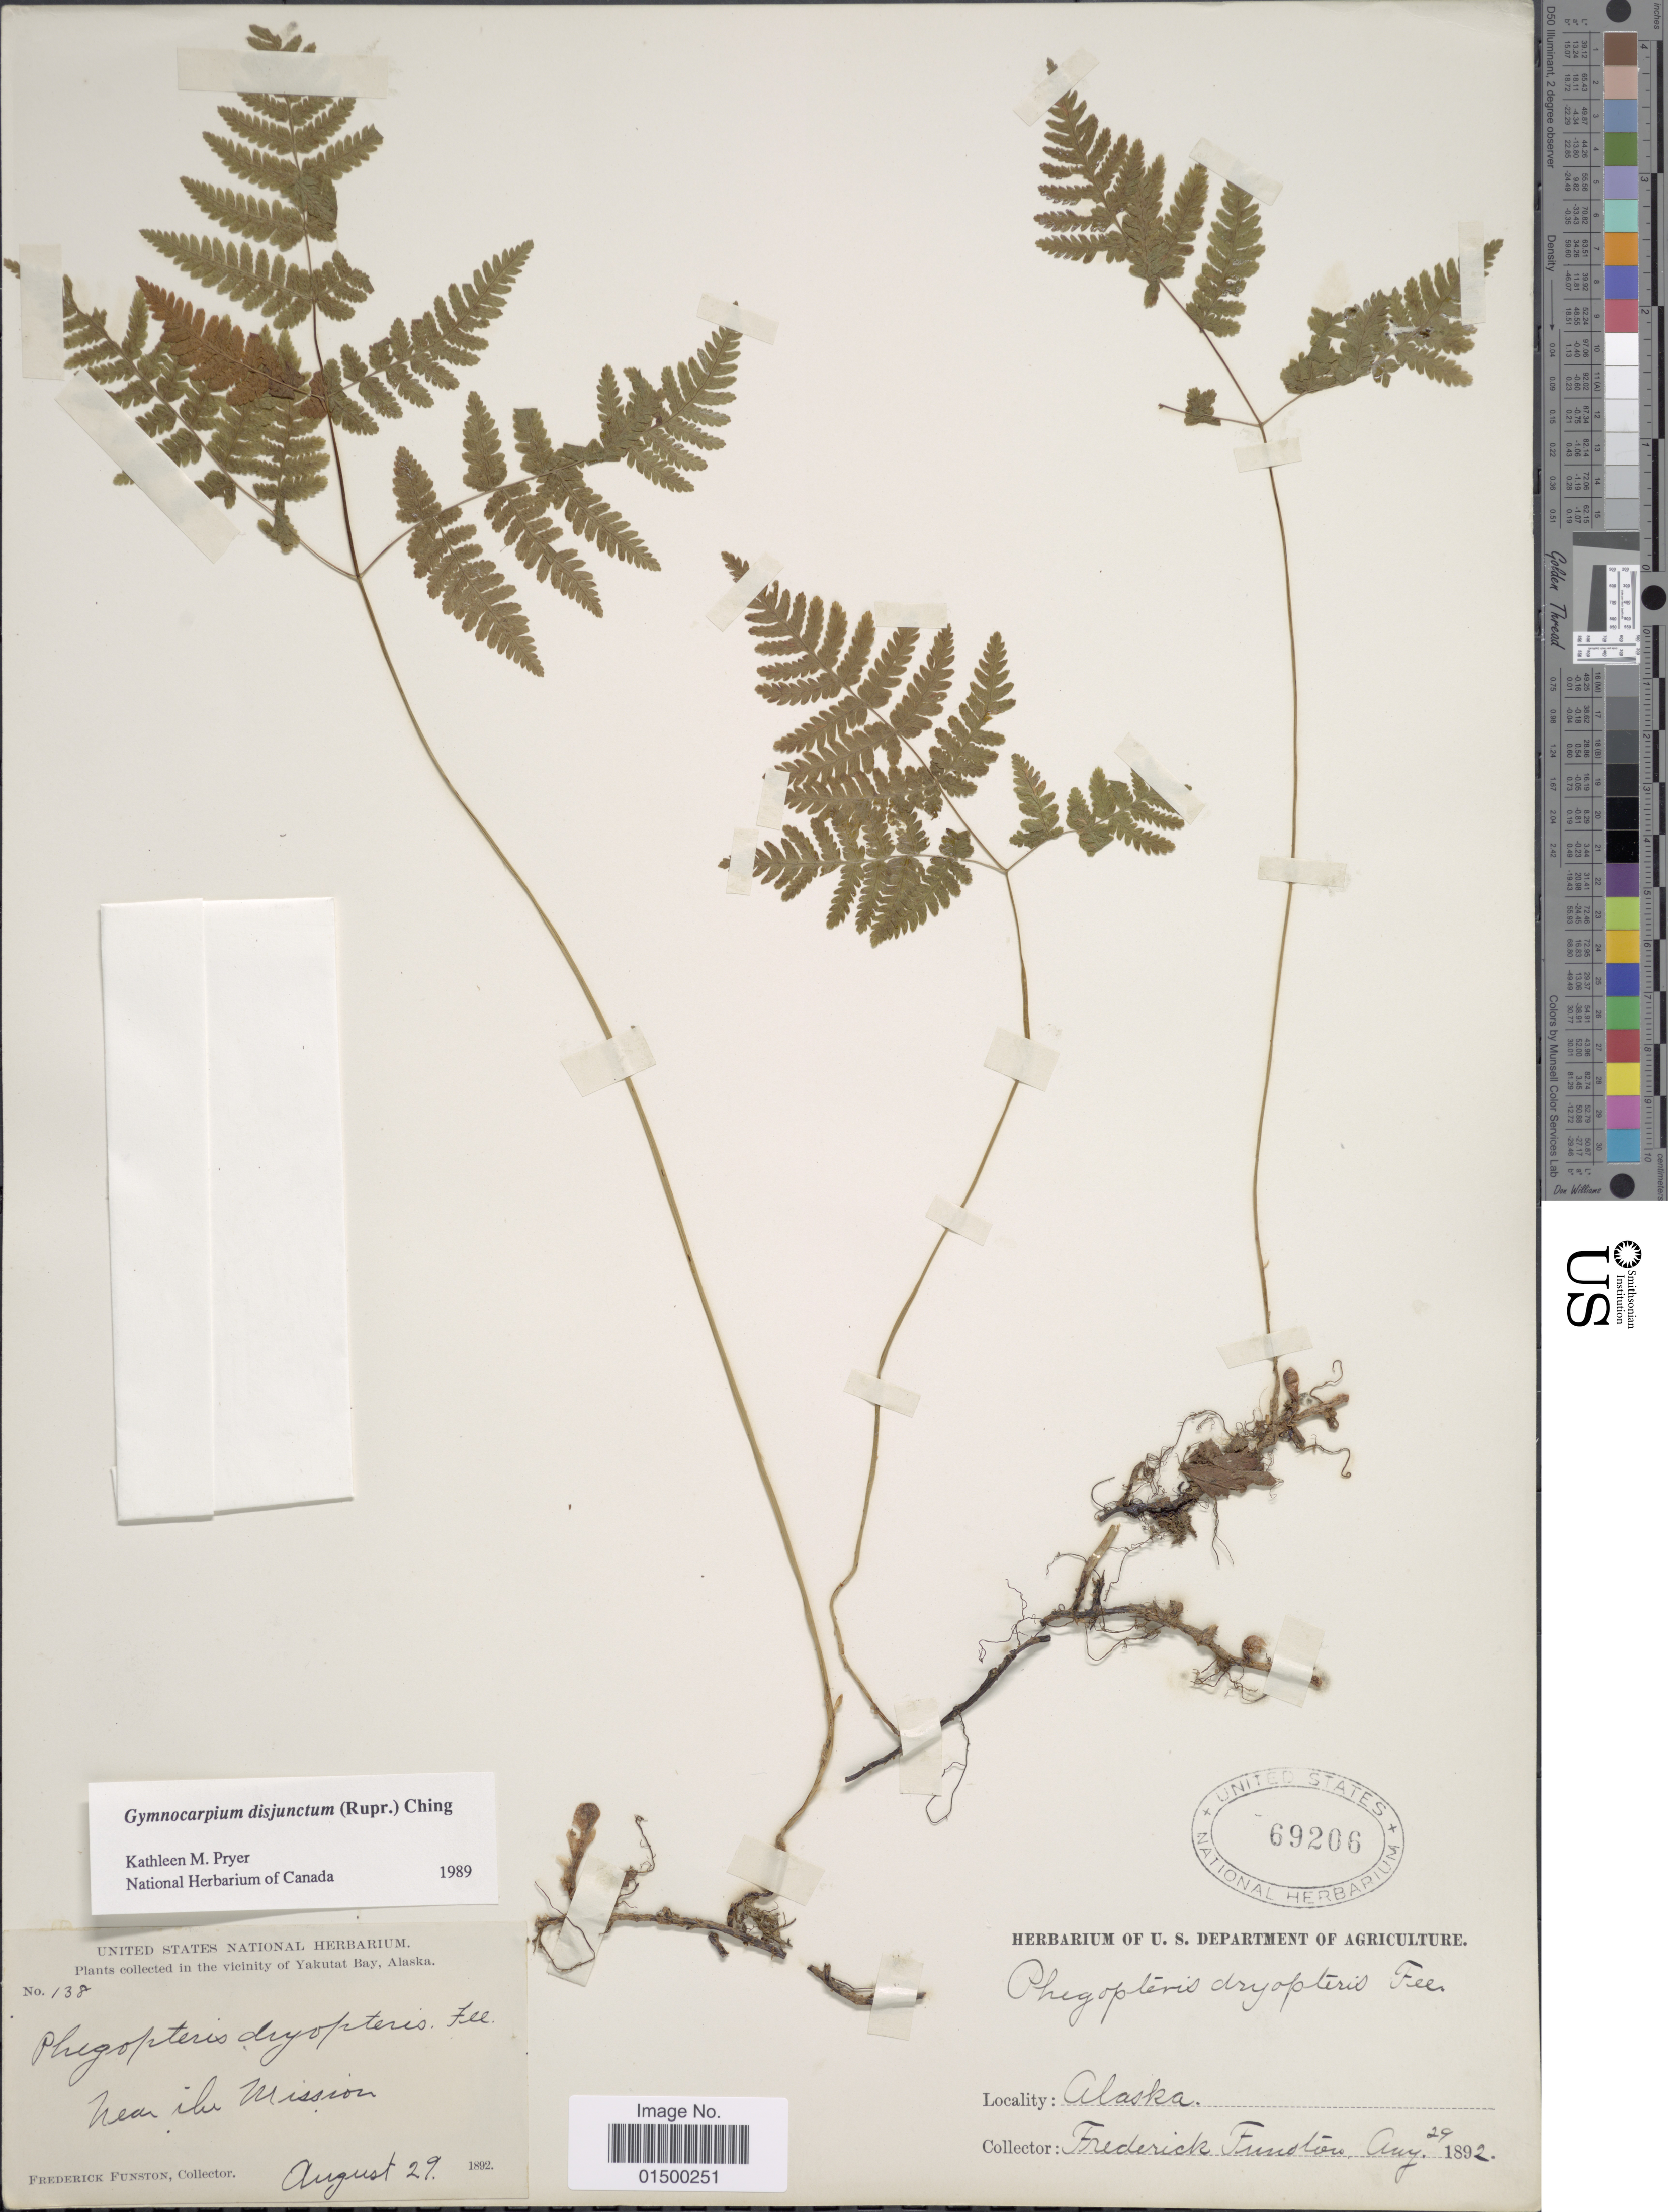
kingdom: Plantae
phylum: Tracheophyta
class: Polypodiopsida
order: Polypodiales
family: Cystopteridaceae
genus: Gymnocarpium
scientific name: Gymnocarpium disjunctum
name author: (Rupr.) Ching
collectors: F. Funston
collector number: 138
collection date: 1892-08-29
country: United States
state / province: Alaska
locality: Vicinity of Yakutat Bay, Alaska. Near the Mission.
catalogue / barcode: US 69206